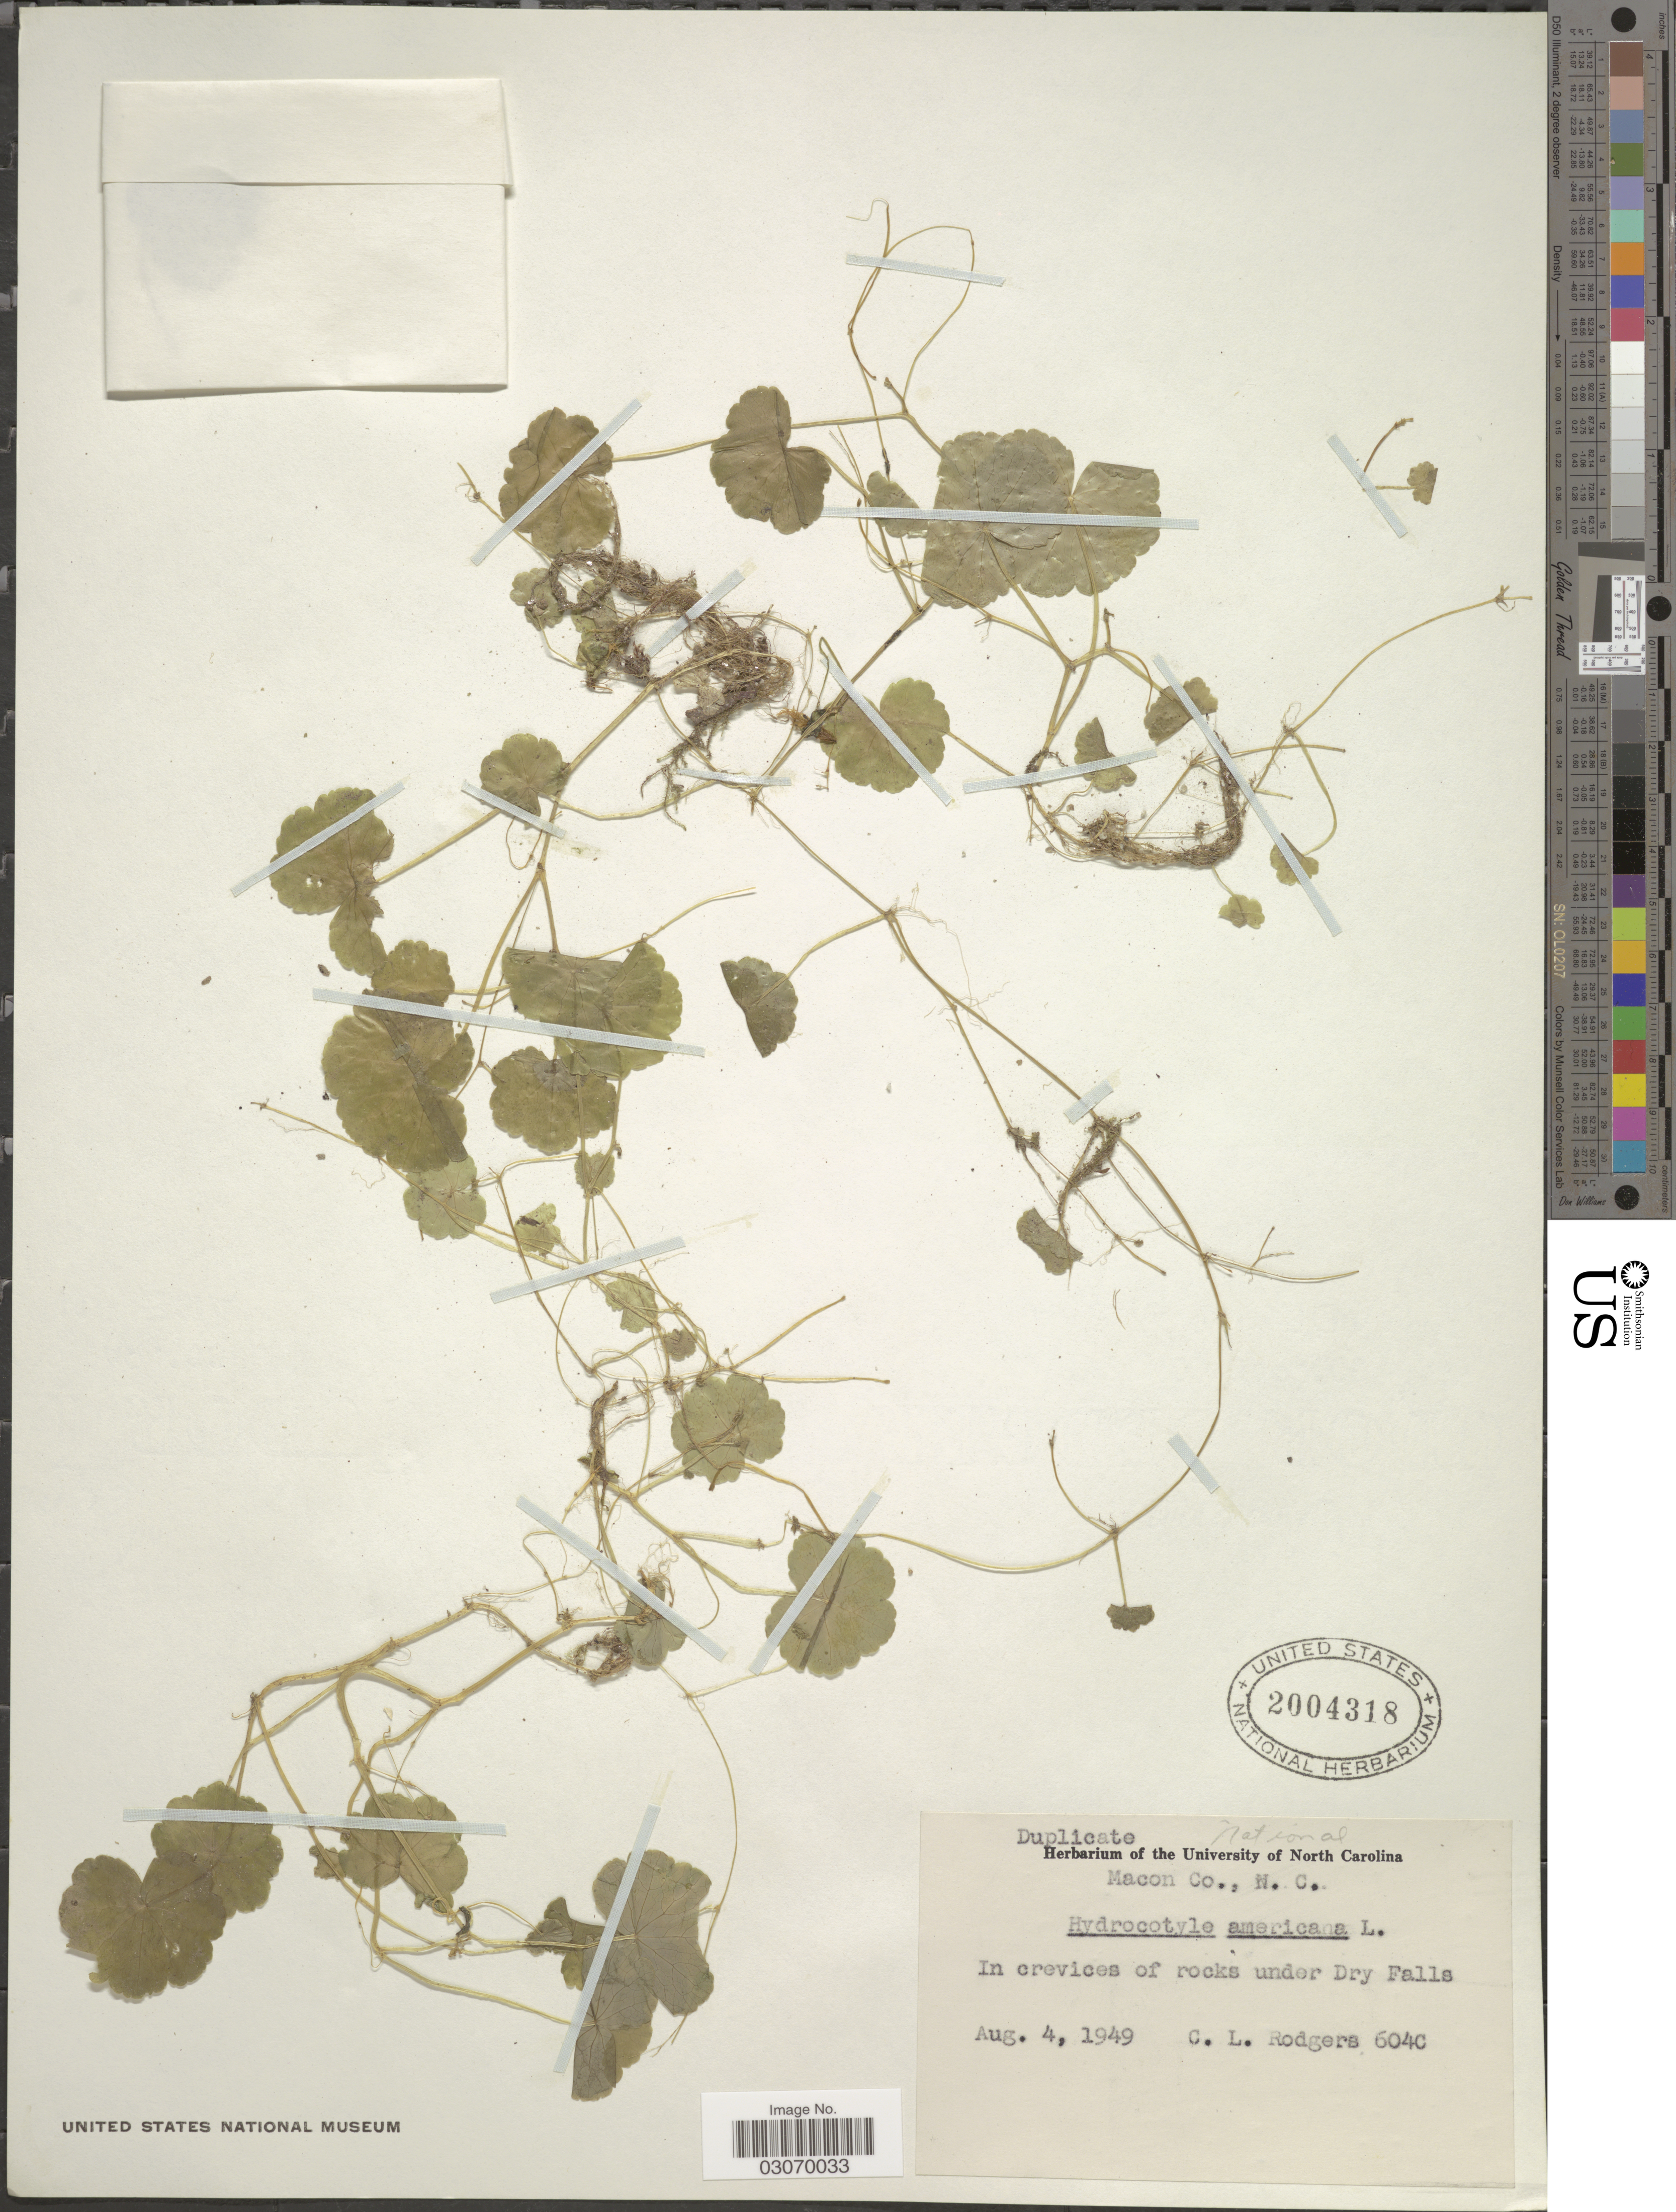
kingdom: Plantae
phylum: Tracheophyta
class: Magnoliopsida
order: Apiales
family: Araliaceae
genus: Hydrocotyle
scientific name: Hydrocotyle americana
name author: L.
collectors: C. Rodgers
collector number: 604C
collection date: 1949-08-04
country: United States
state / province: North Carolina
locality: Macon Co. In crevices of rocks under Dry Falls.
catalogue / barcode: US 2004318